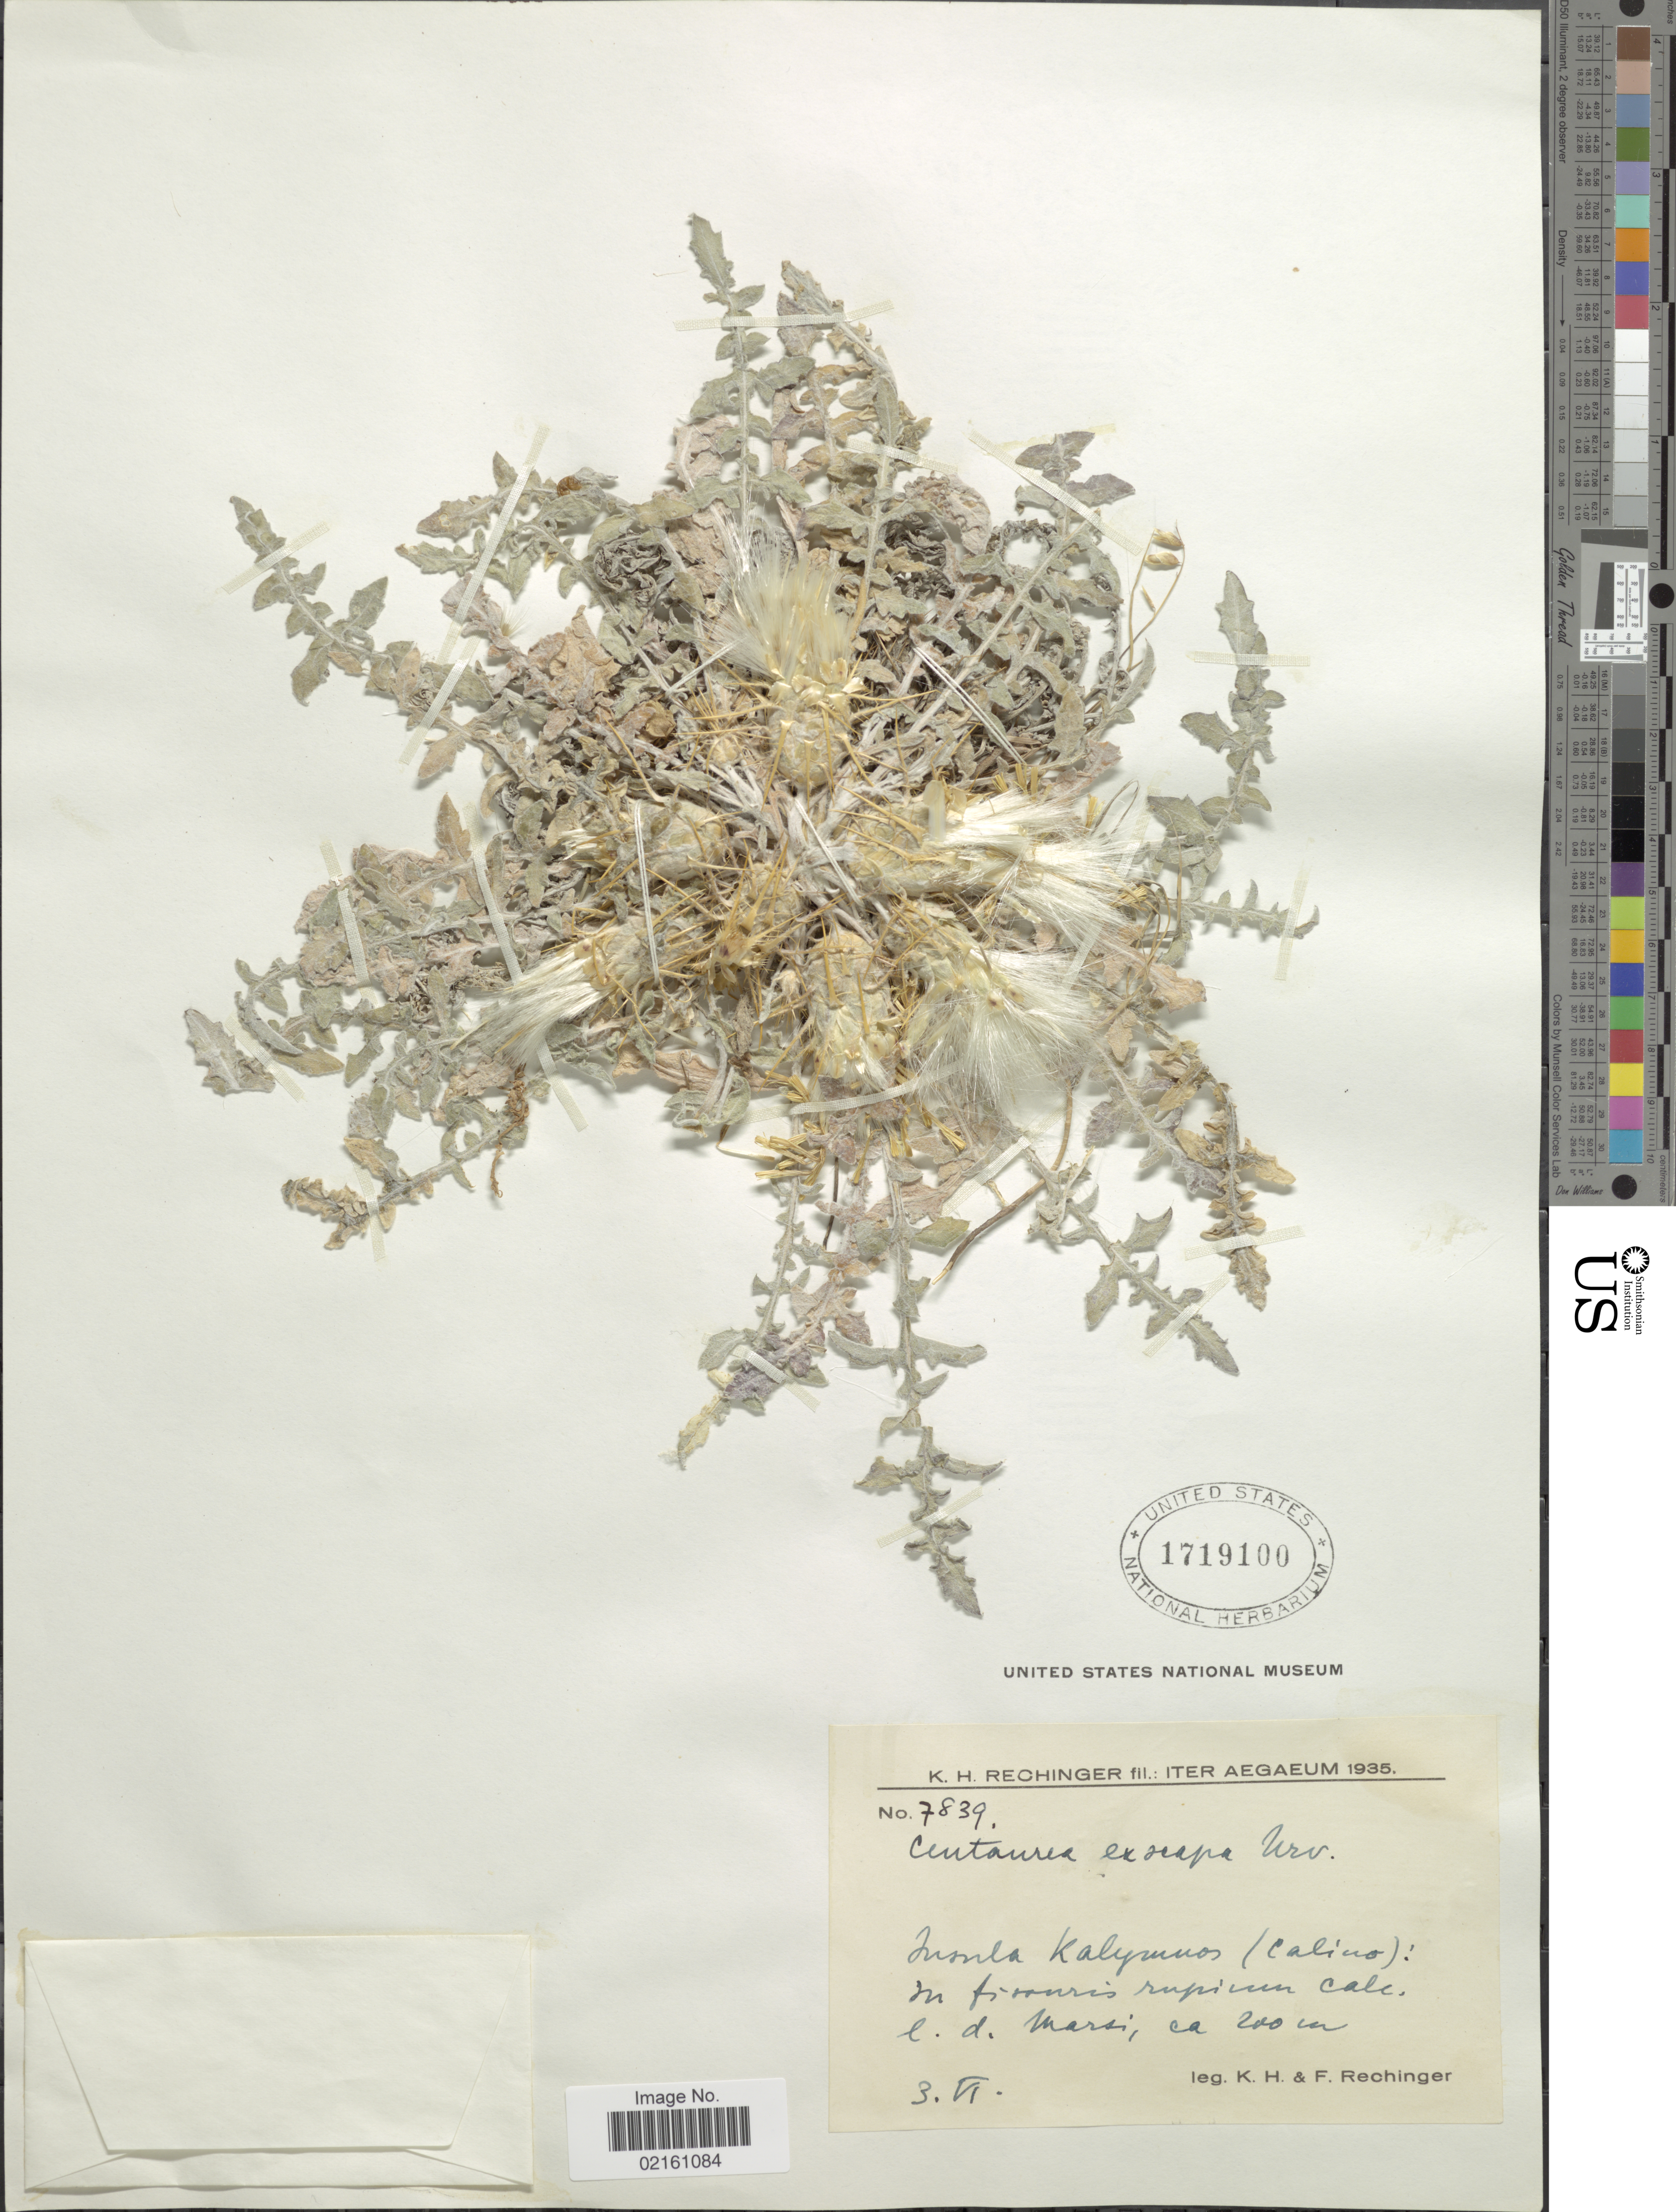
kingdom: Plantae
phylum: Tracheophyta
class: Magnoliopsida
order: Asterales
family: Asteraceae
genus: Centaurea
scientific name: Centaurea acicularis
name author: Sm.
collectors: K. H. Rechinger & F. Rechinger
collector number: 7839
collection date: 1935-06-03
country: Greece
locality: Aegaeum, l. d. Marsi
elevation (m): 200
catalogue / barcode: US 1719100